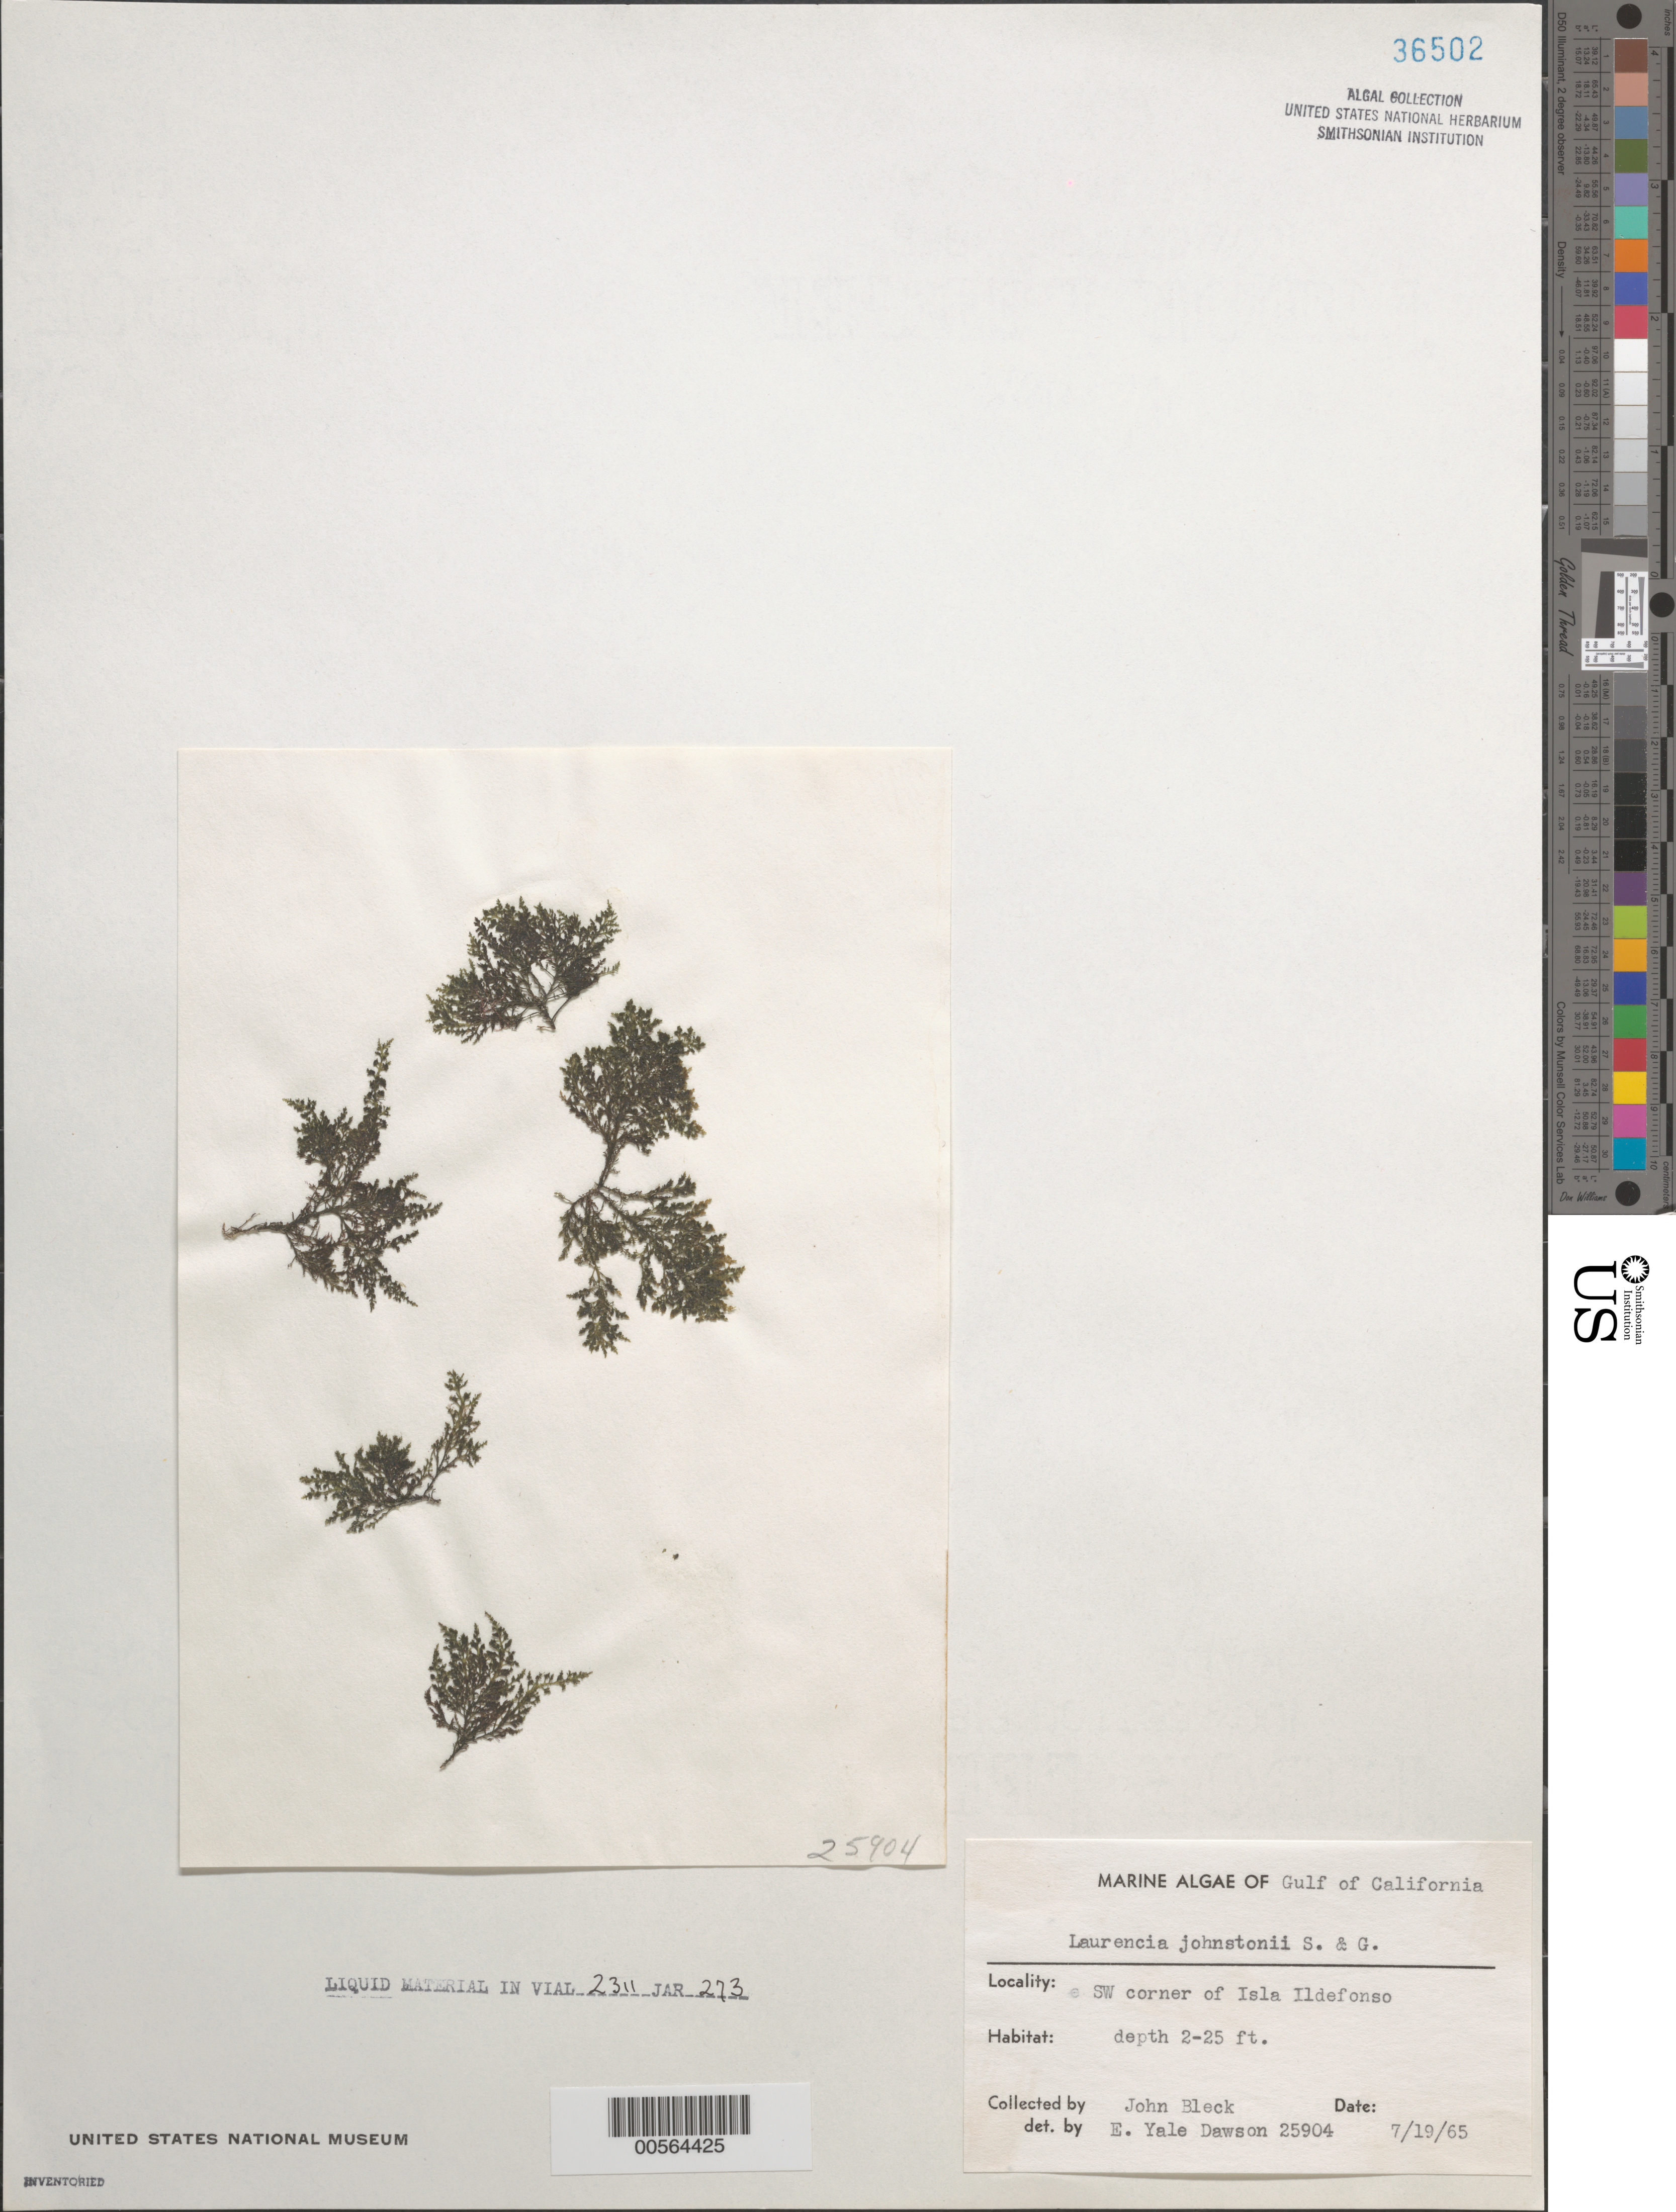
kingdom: Plantae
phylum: Rhodophyta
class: Florideophyceae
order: Ceramiales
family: Rhodomelaceae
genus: Laurencia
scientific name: Laurencia johnstonii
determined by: Dawson, E. Y.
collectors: J. Bleck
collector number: EYD 25904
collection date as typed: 19 Jul 1965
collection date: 1965-07-19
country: Mexico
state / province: Baja California Sur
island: Isla Ildefonso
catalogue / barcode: US 36502